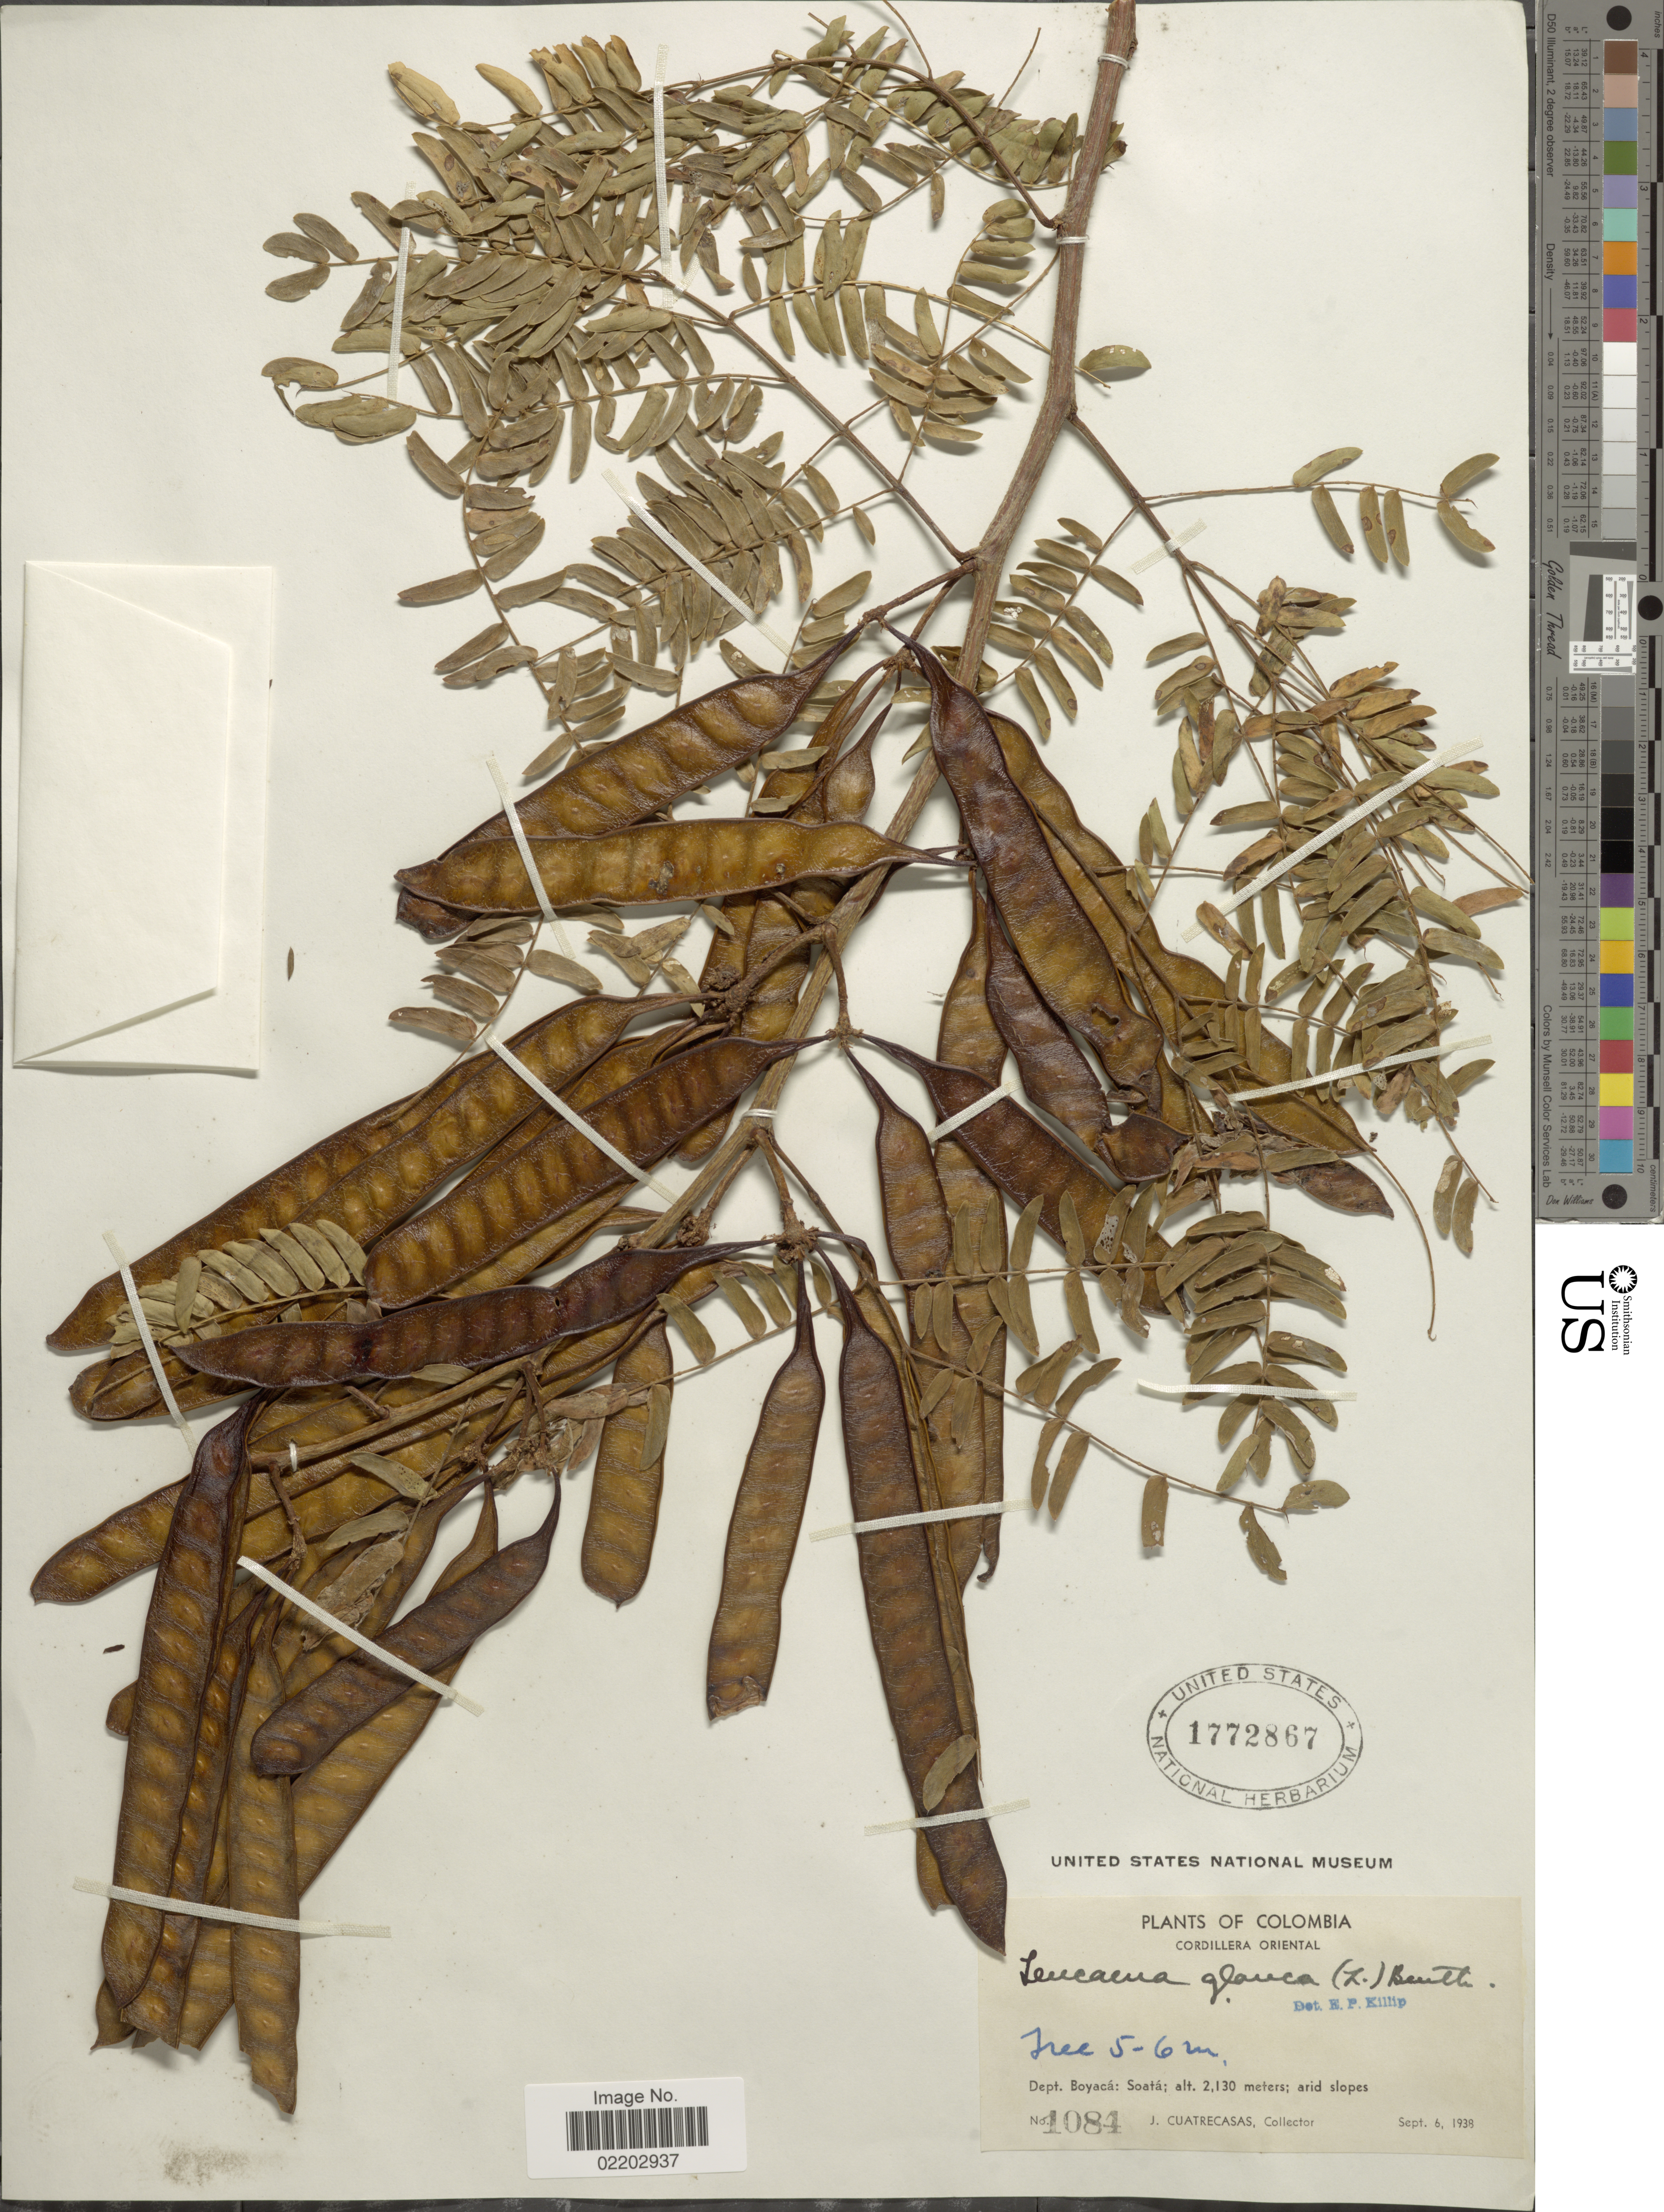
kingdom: Plantae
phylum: Tracheophyta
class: Magnoliopsida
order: Fabales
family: Fabaceae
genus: Leucaena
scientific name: Leucaena leucocephala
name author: (Lam.) de Wit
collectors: J. Cuatrecasas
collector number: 1084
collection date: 1938-09-06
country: Colombia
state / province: Boyacá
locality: Dept. Boyaca: Soata.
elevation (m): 2130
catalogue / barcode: US 1772867